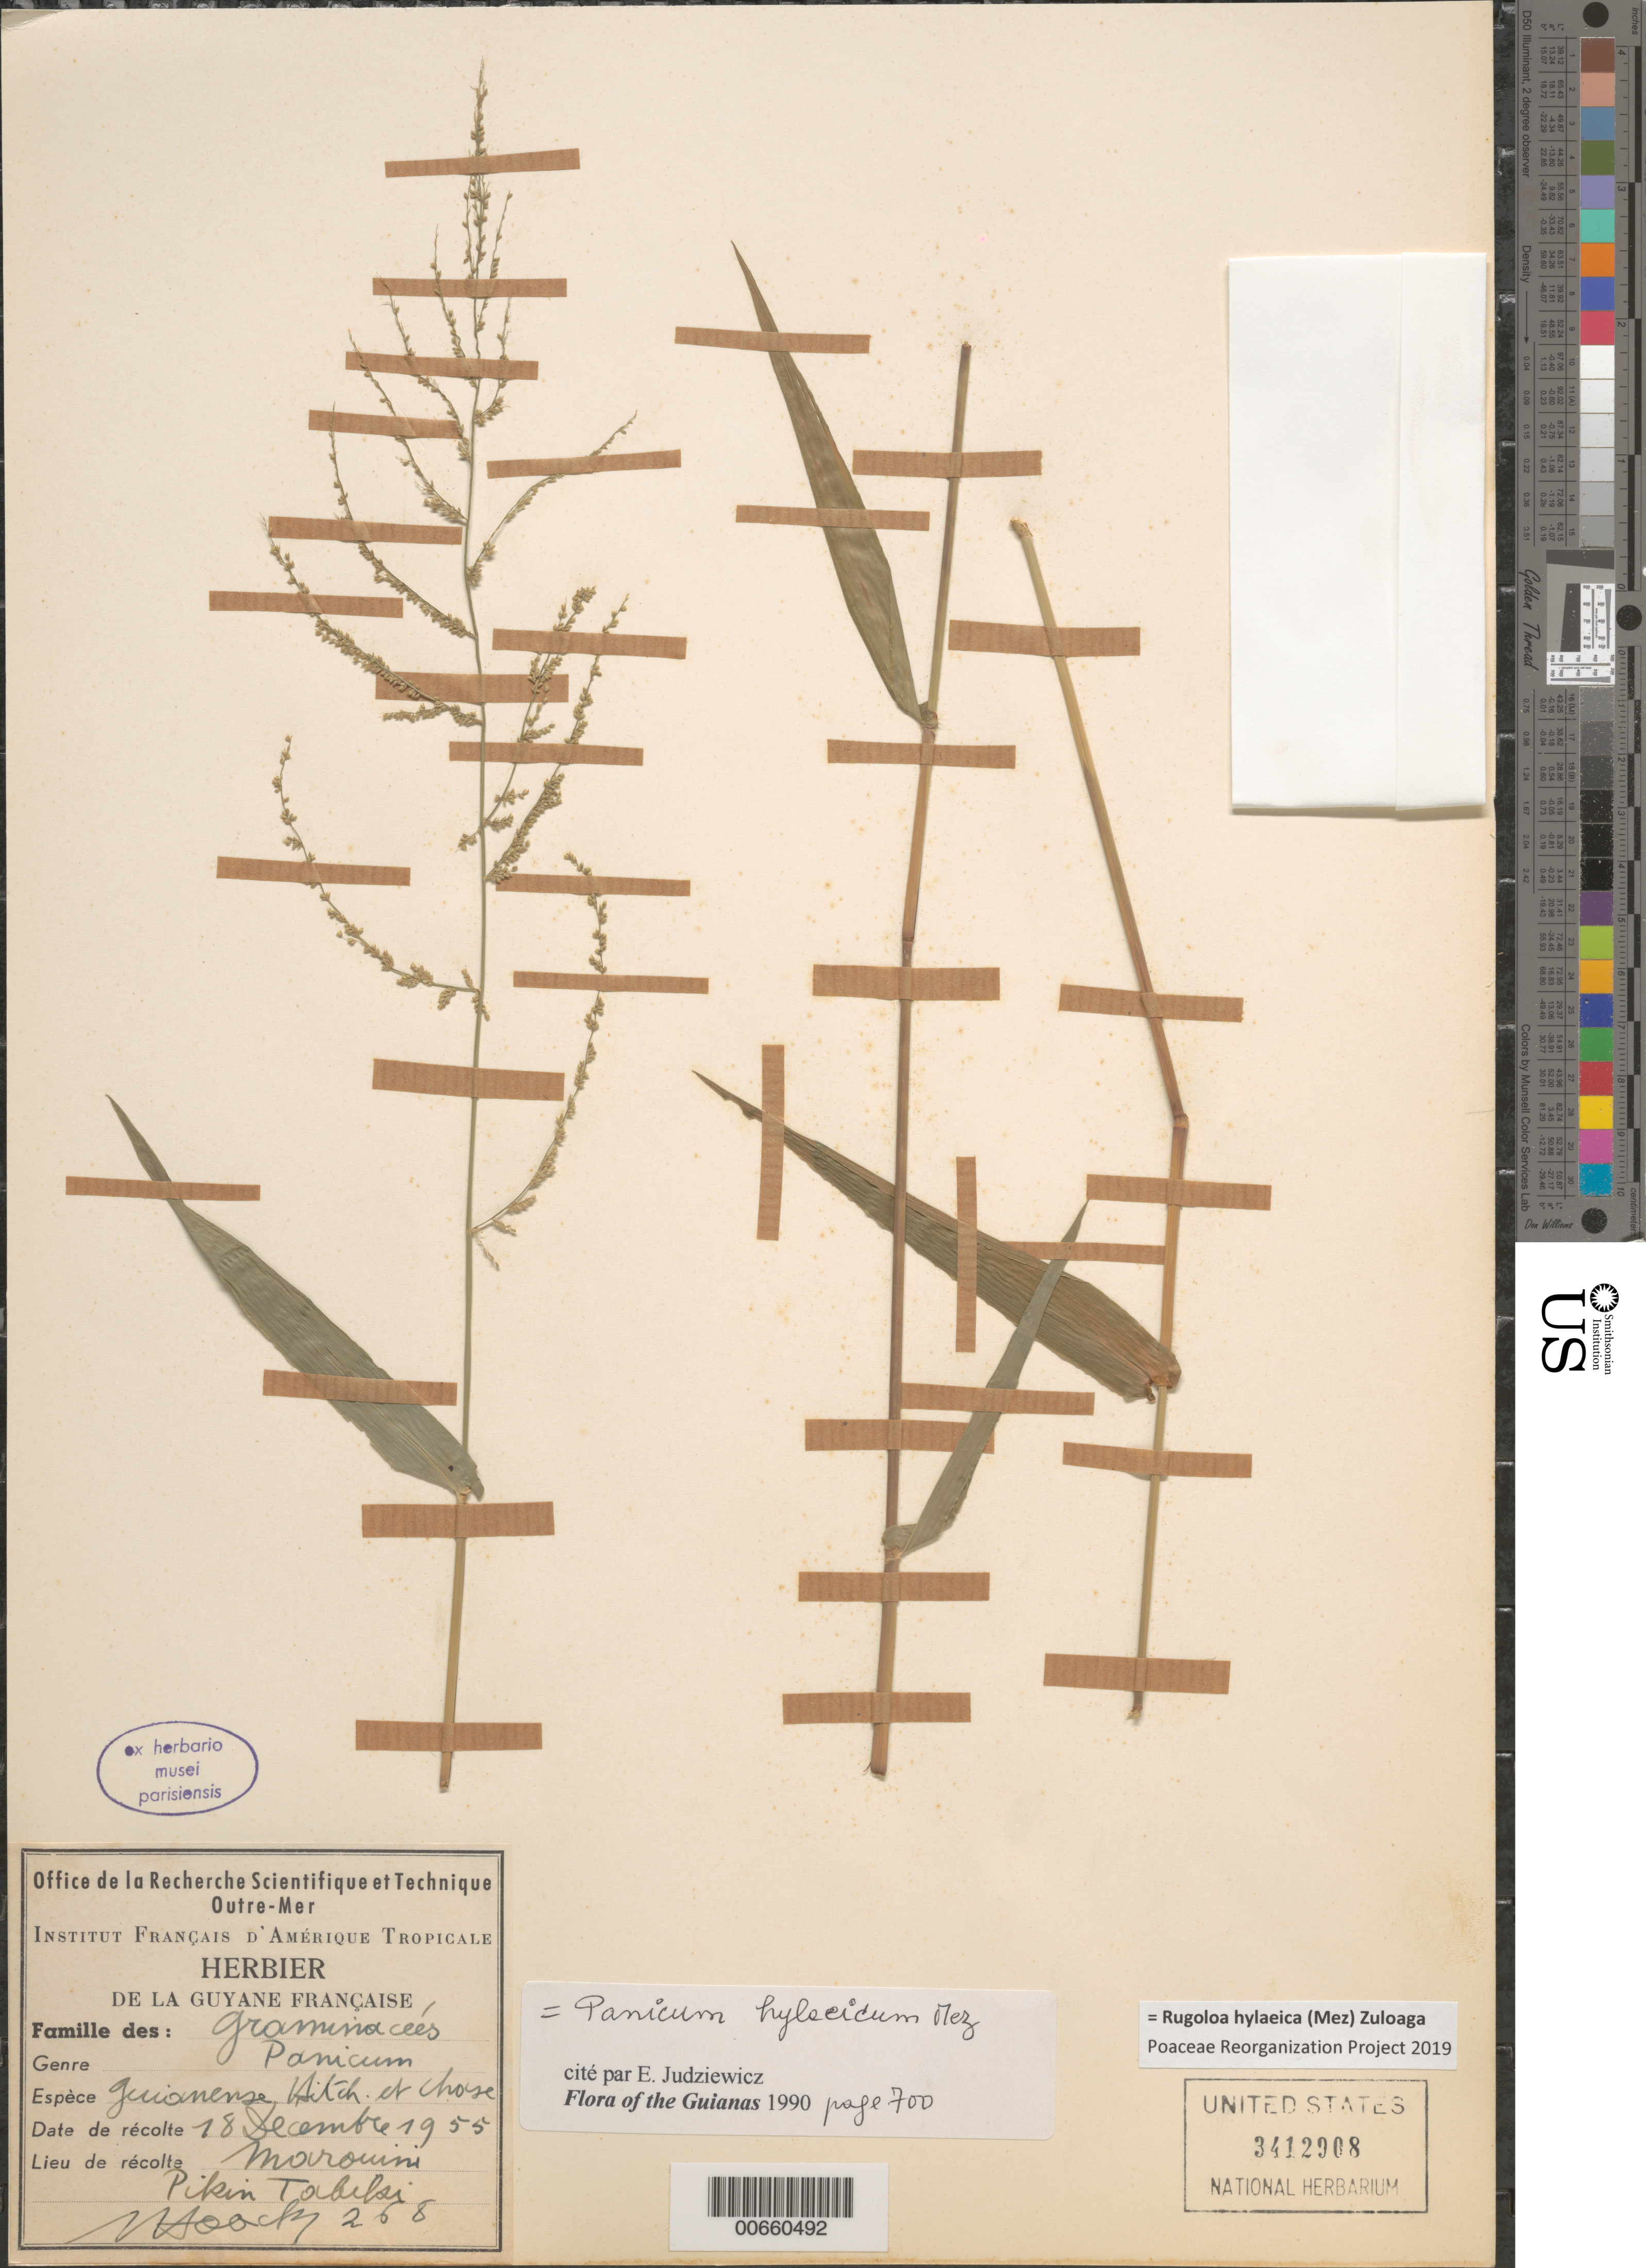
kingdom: Plantae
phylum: Tracheophyta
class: Liliopsida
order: Poales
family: Poaceae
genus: Panicum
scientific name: Panicum hylaeicum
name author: Mez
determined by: Judziewicz, E. J.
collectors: J. Hoock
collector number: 268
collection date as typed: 18-Dec-55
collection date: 1955-12-18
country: French Guiana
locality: Morouini, Pikinn Tabiki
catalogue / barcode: US 3412908